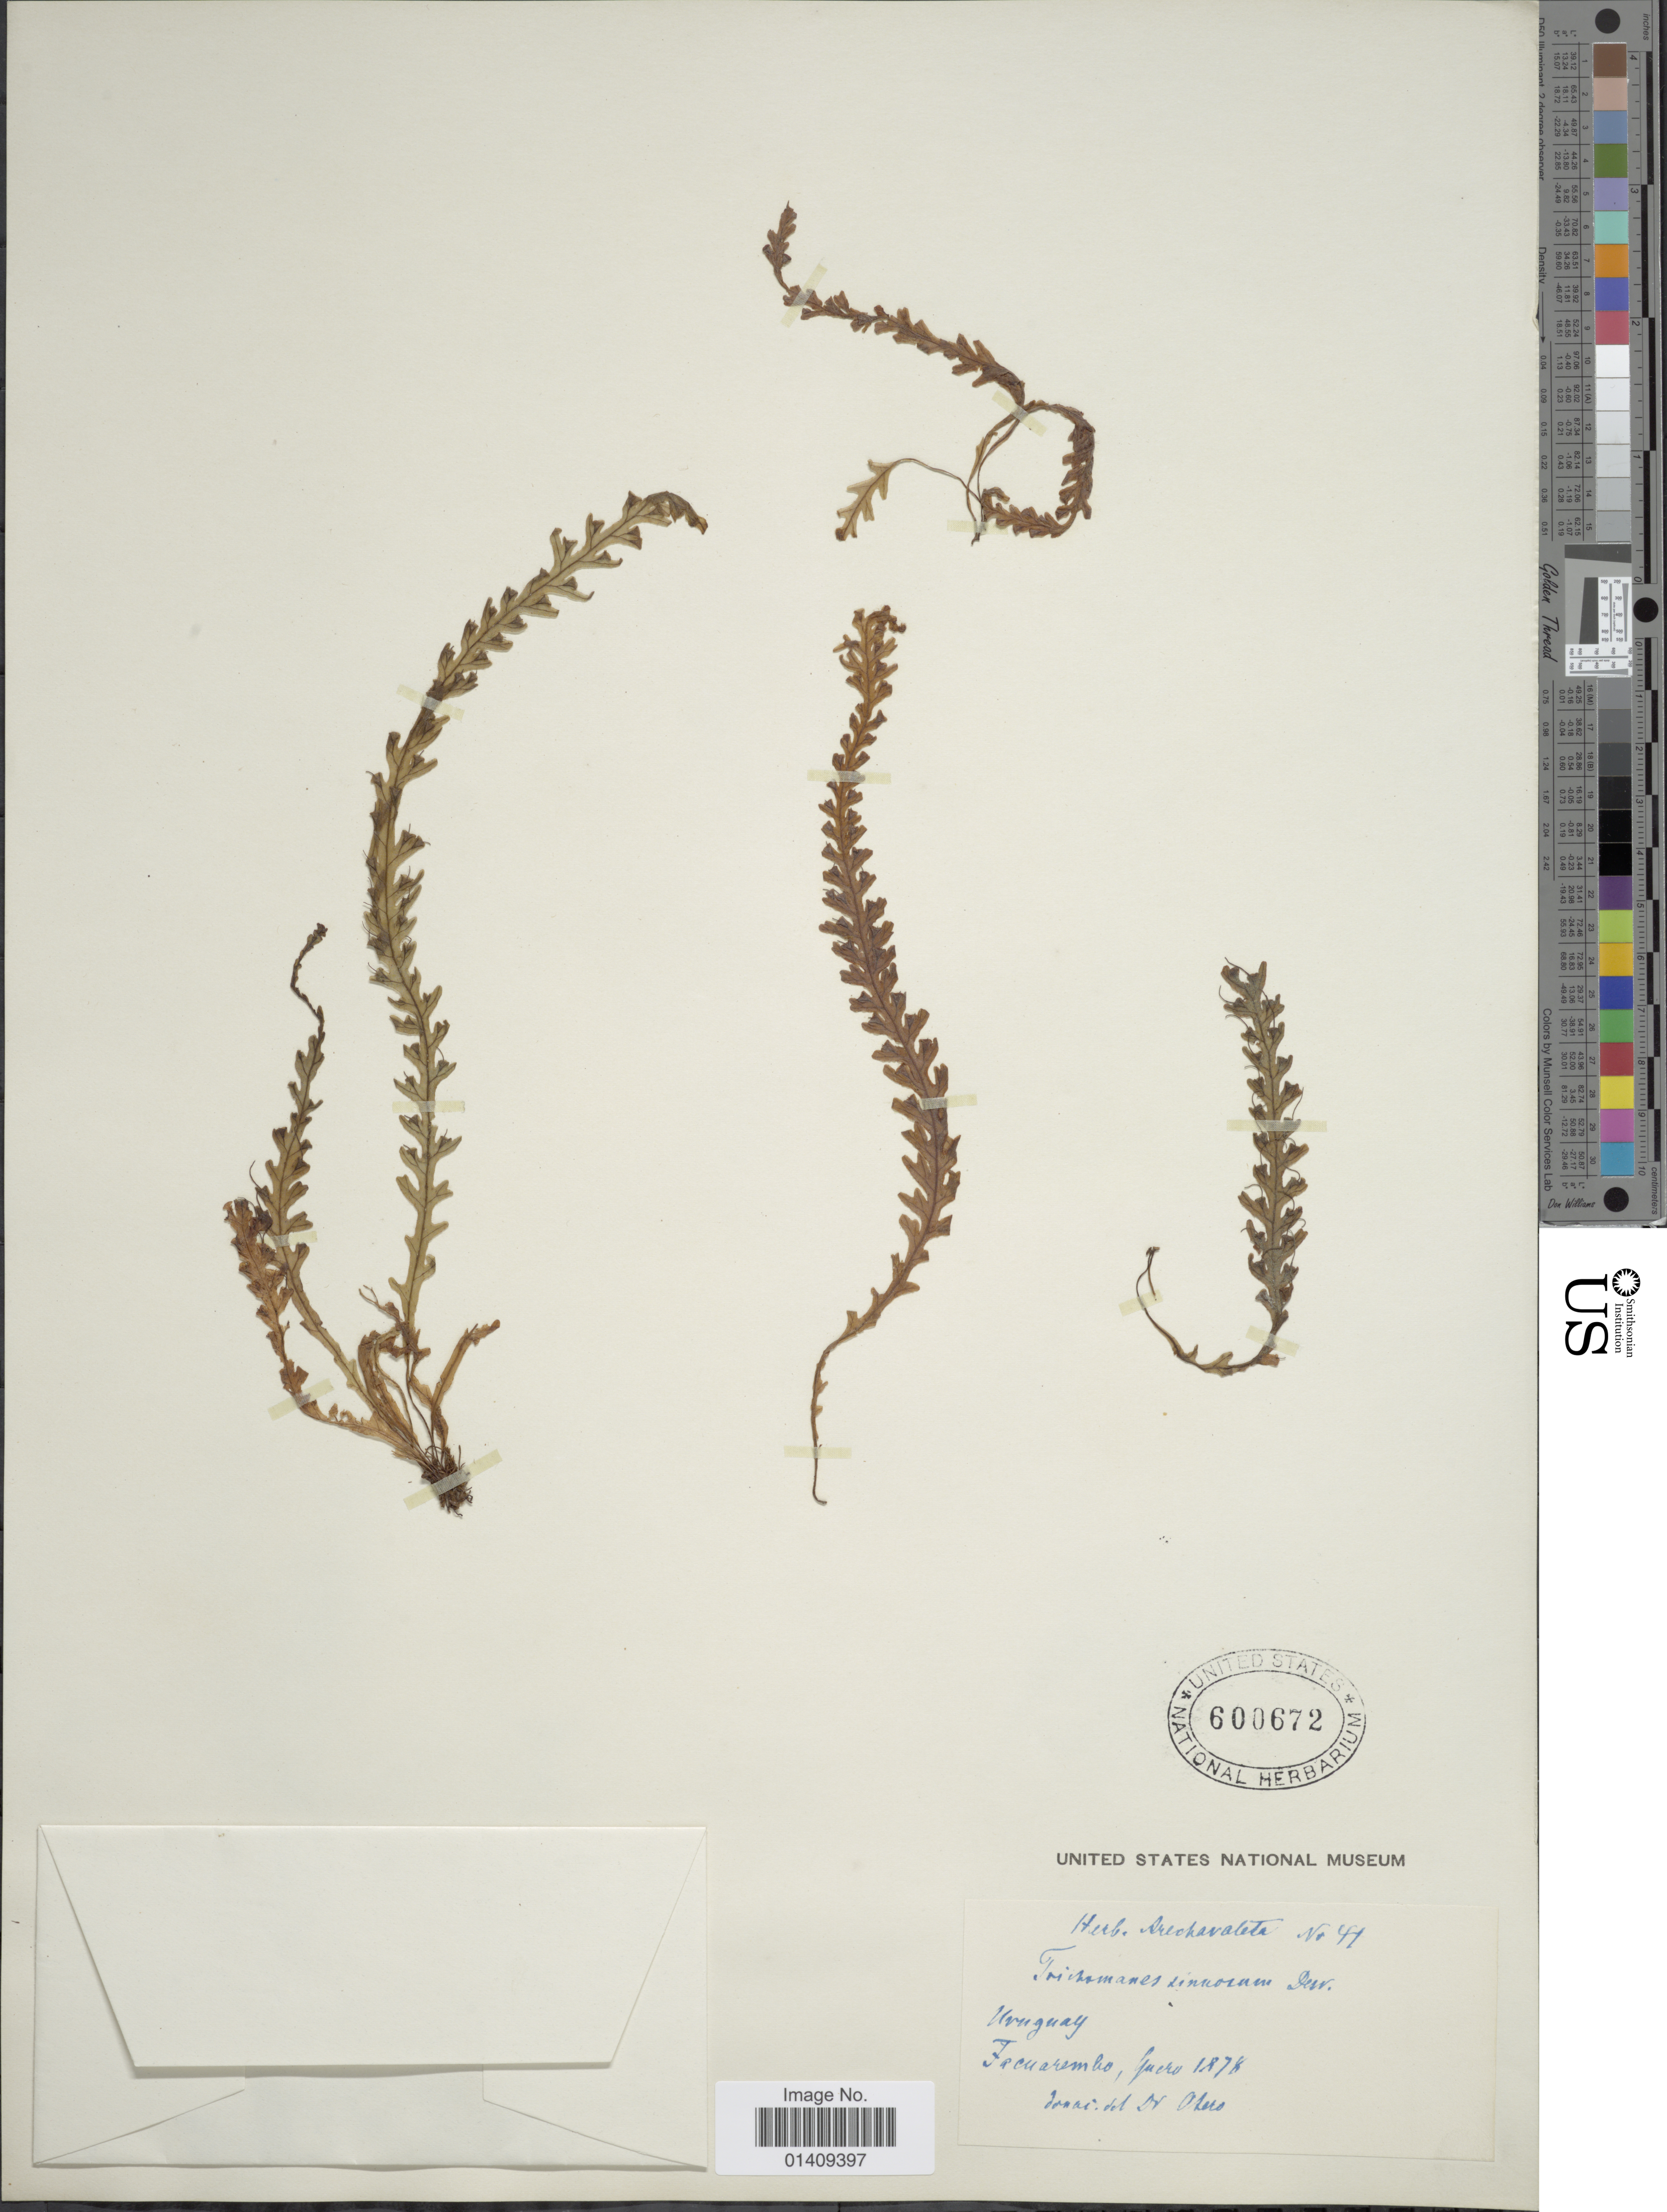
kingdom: Plantae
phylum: Tracheophyta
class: Polypodiopsida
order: Hymenophyllales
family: Hymenophyllaceae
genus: Trichomanes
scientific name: Trichomanes polypodioides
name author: L.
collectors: ex herb. Arechavaleta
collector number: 44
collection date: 1878-01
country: Uruguay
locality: Tacuarembó.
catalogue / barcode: US 600672